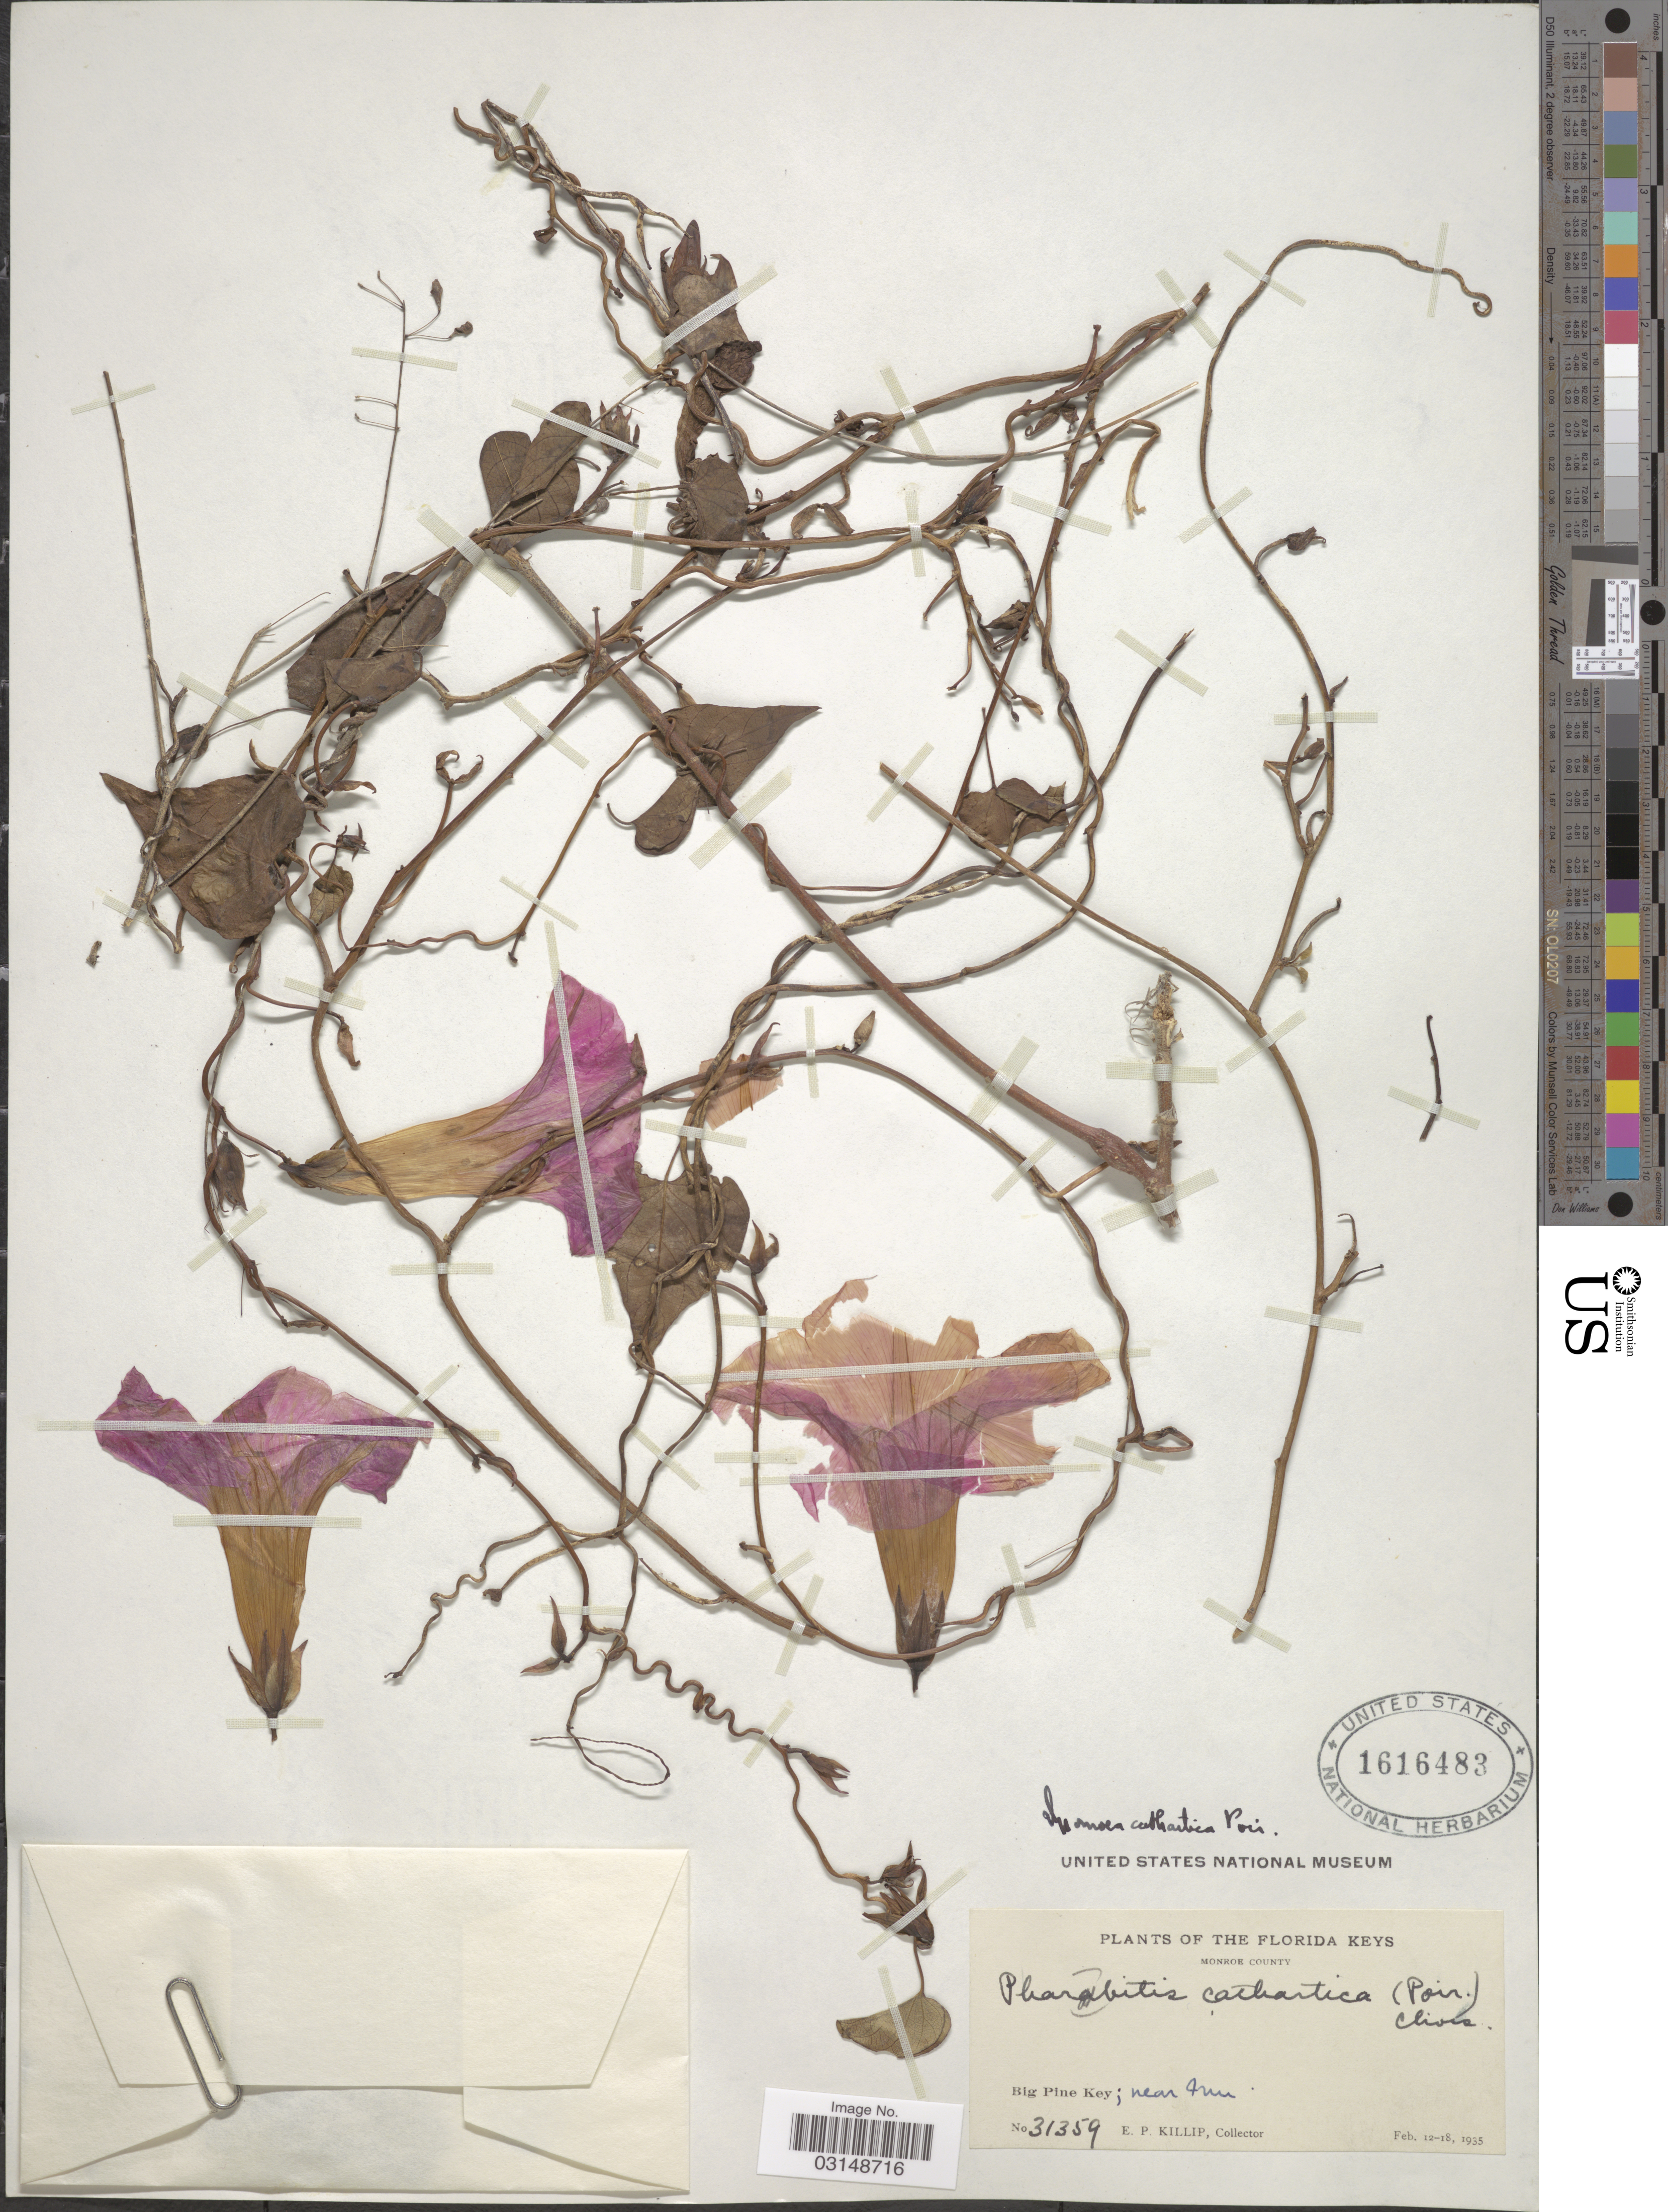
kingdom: Plantae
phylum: Tracheophyta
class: Magnoliopsida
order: Solanales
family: Convolvulaceae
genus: Ipomoea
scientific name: Ipomoea indica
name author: (Burm.) Merr.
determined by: Strong, Mark T., (BOT), Smithsonian Institution - National Museum of Natural History (UNITED STATES)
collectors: E. P. Killip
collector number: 31359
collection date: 1935-02-12/1935-02-18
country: United States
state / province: Florida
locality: Florida Keys. Monroe County. Big Pine Key; near Inn.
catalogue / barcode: US 1616483